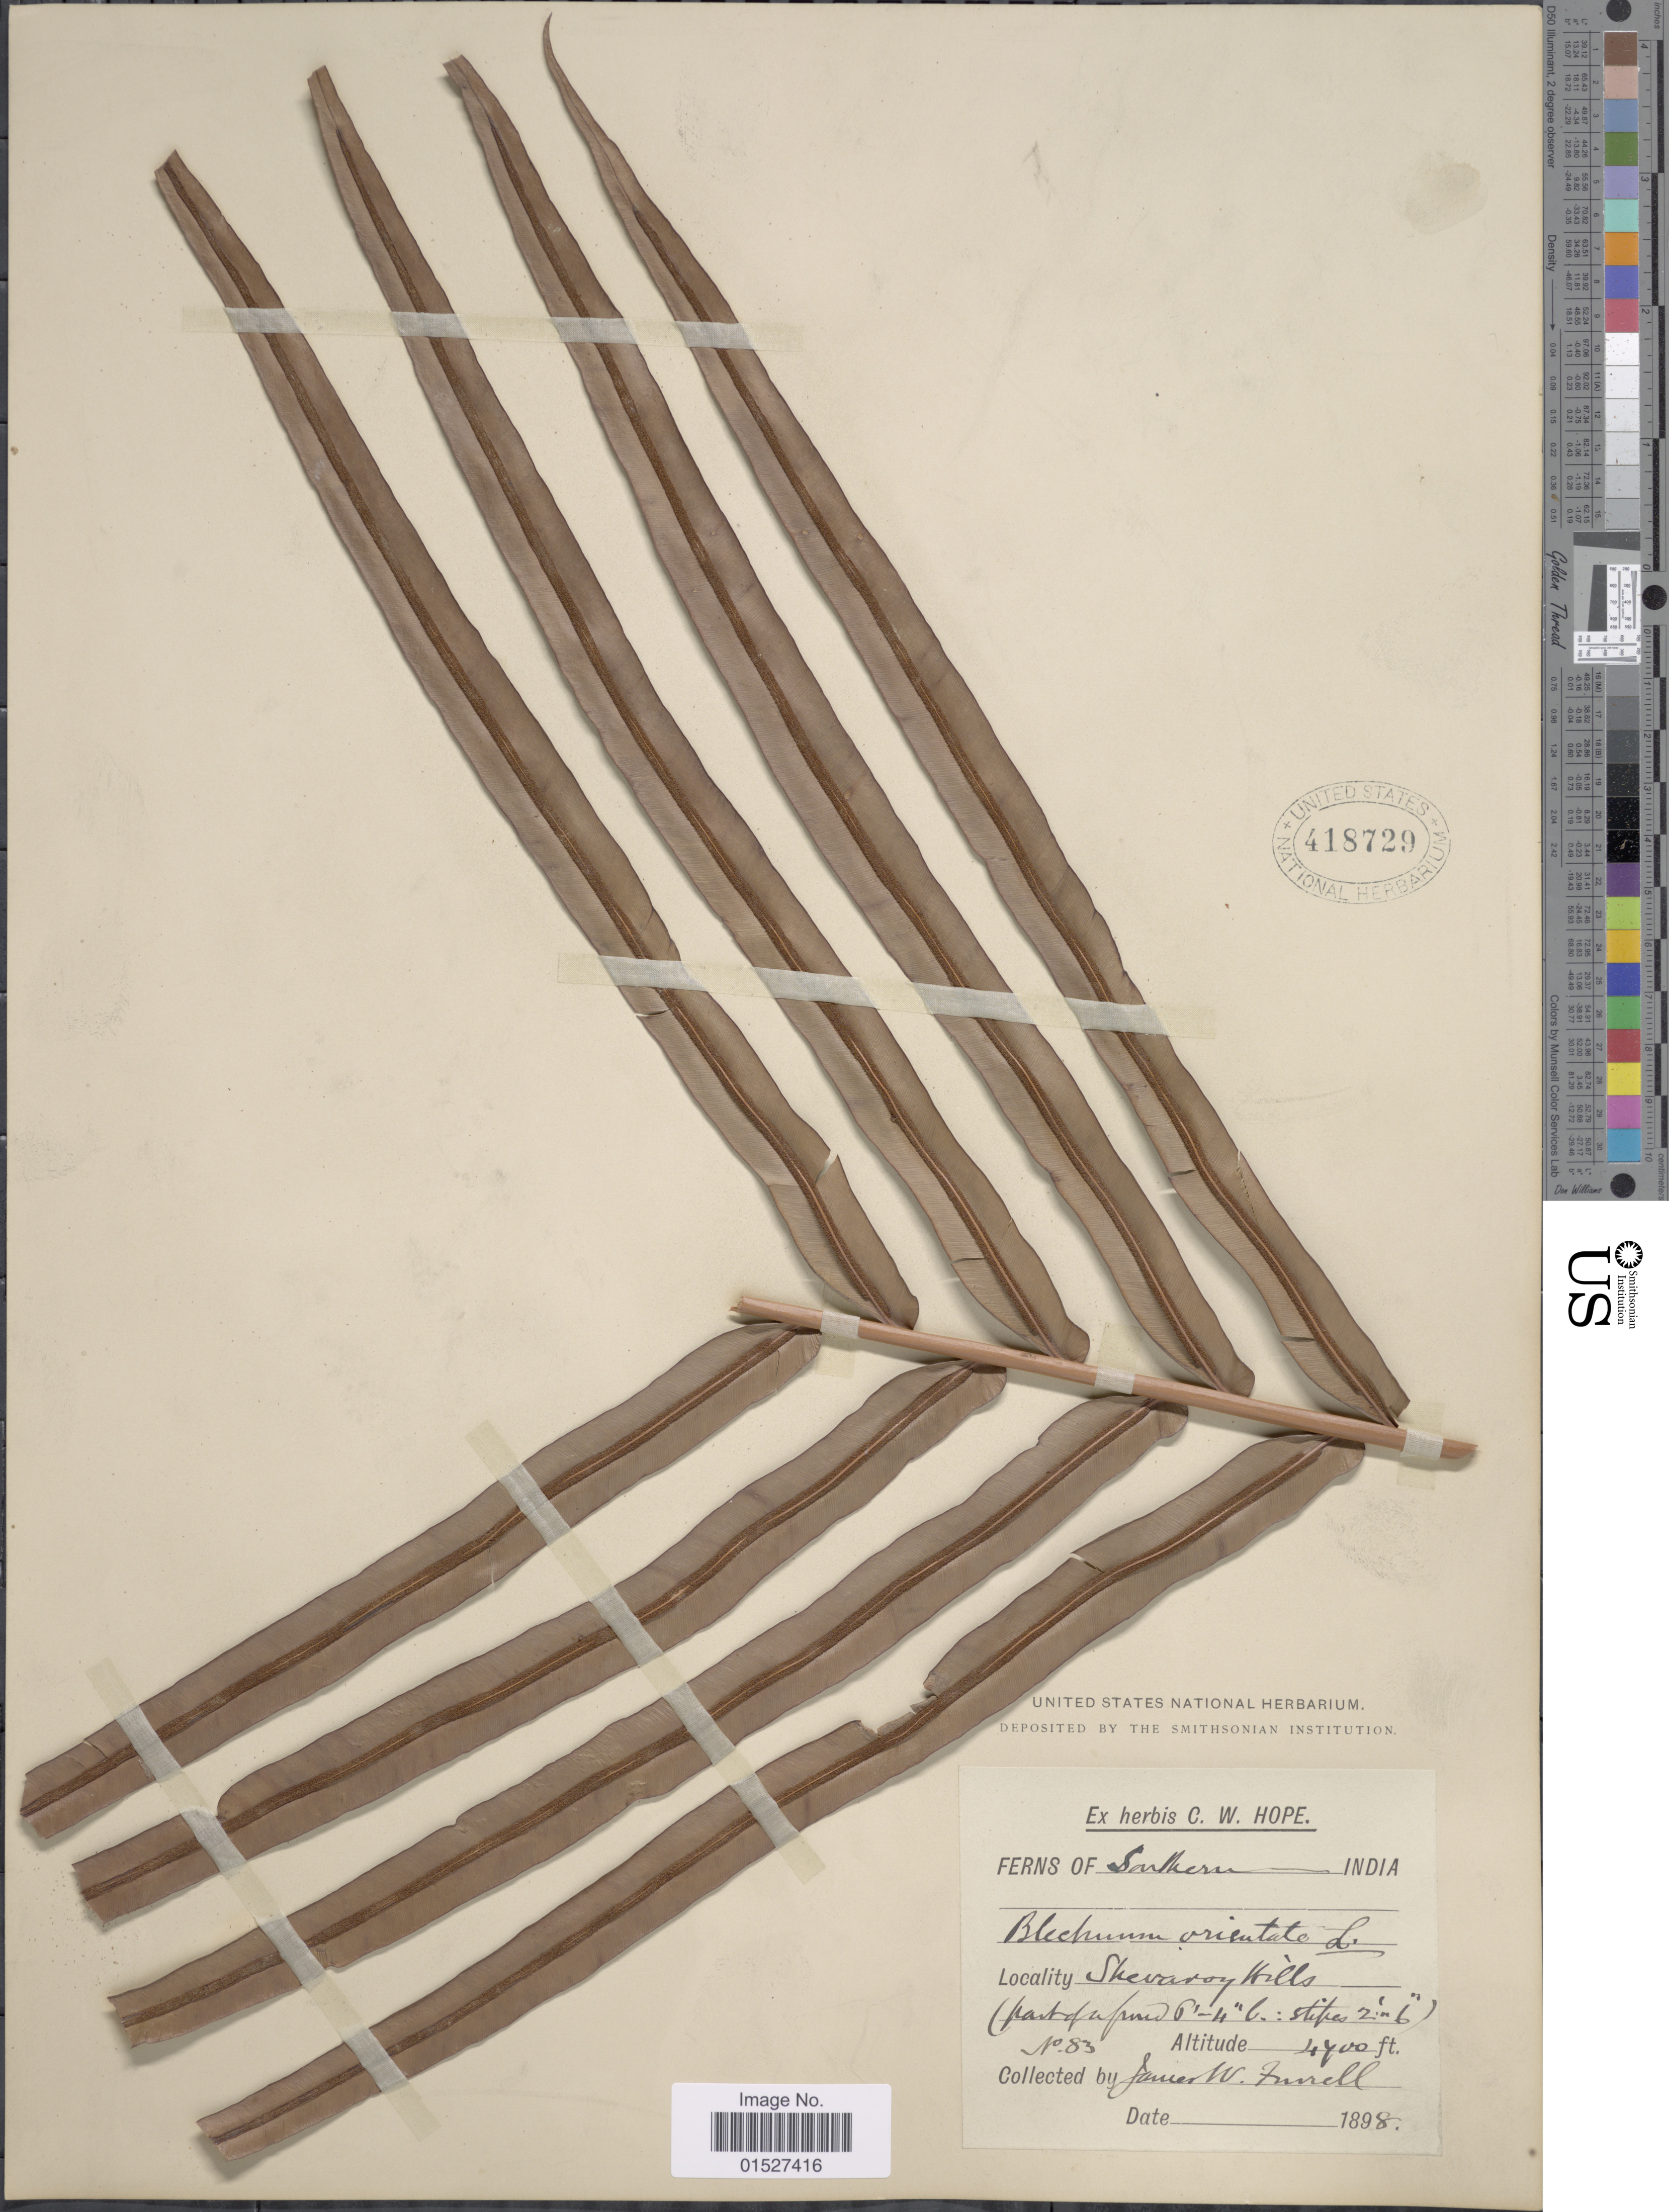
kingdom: Plantae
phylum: Tracheophyta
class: Polypodiopsida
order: Polypodiales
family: Blechnaceae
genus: Blechnum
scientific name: Blechnum orientale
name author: L.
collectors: J. Furell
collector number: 83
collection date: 1898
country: India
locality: Southern India. Shevaroy Hills.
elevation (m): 1433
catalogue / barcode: US 418729